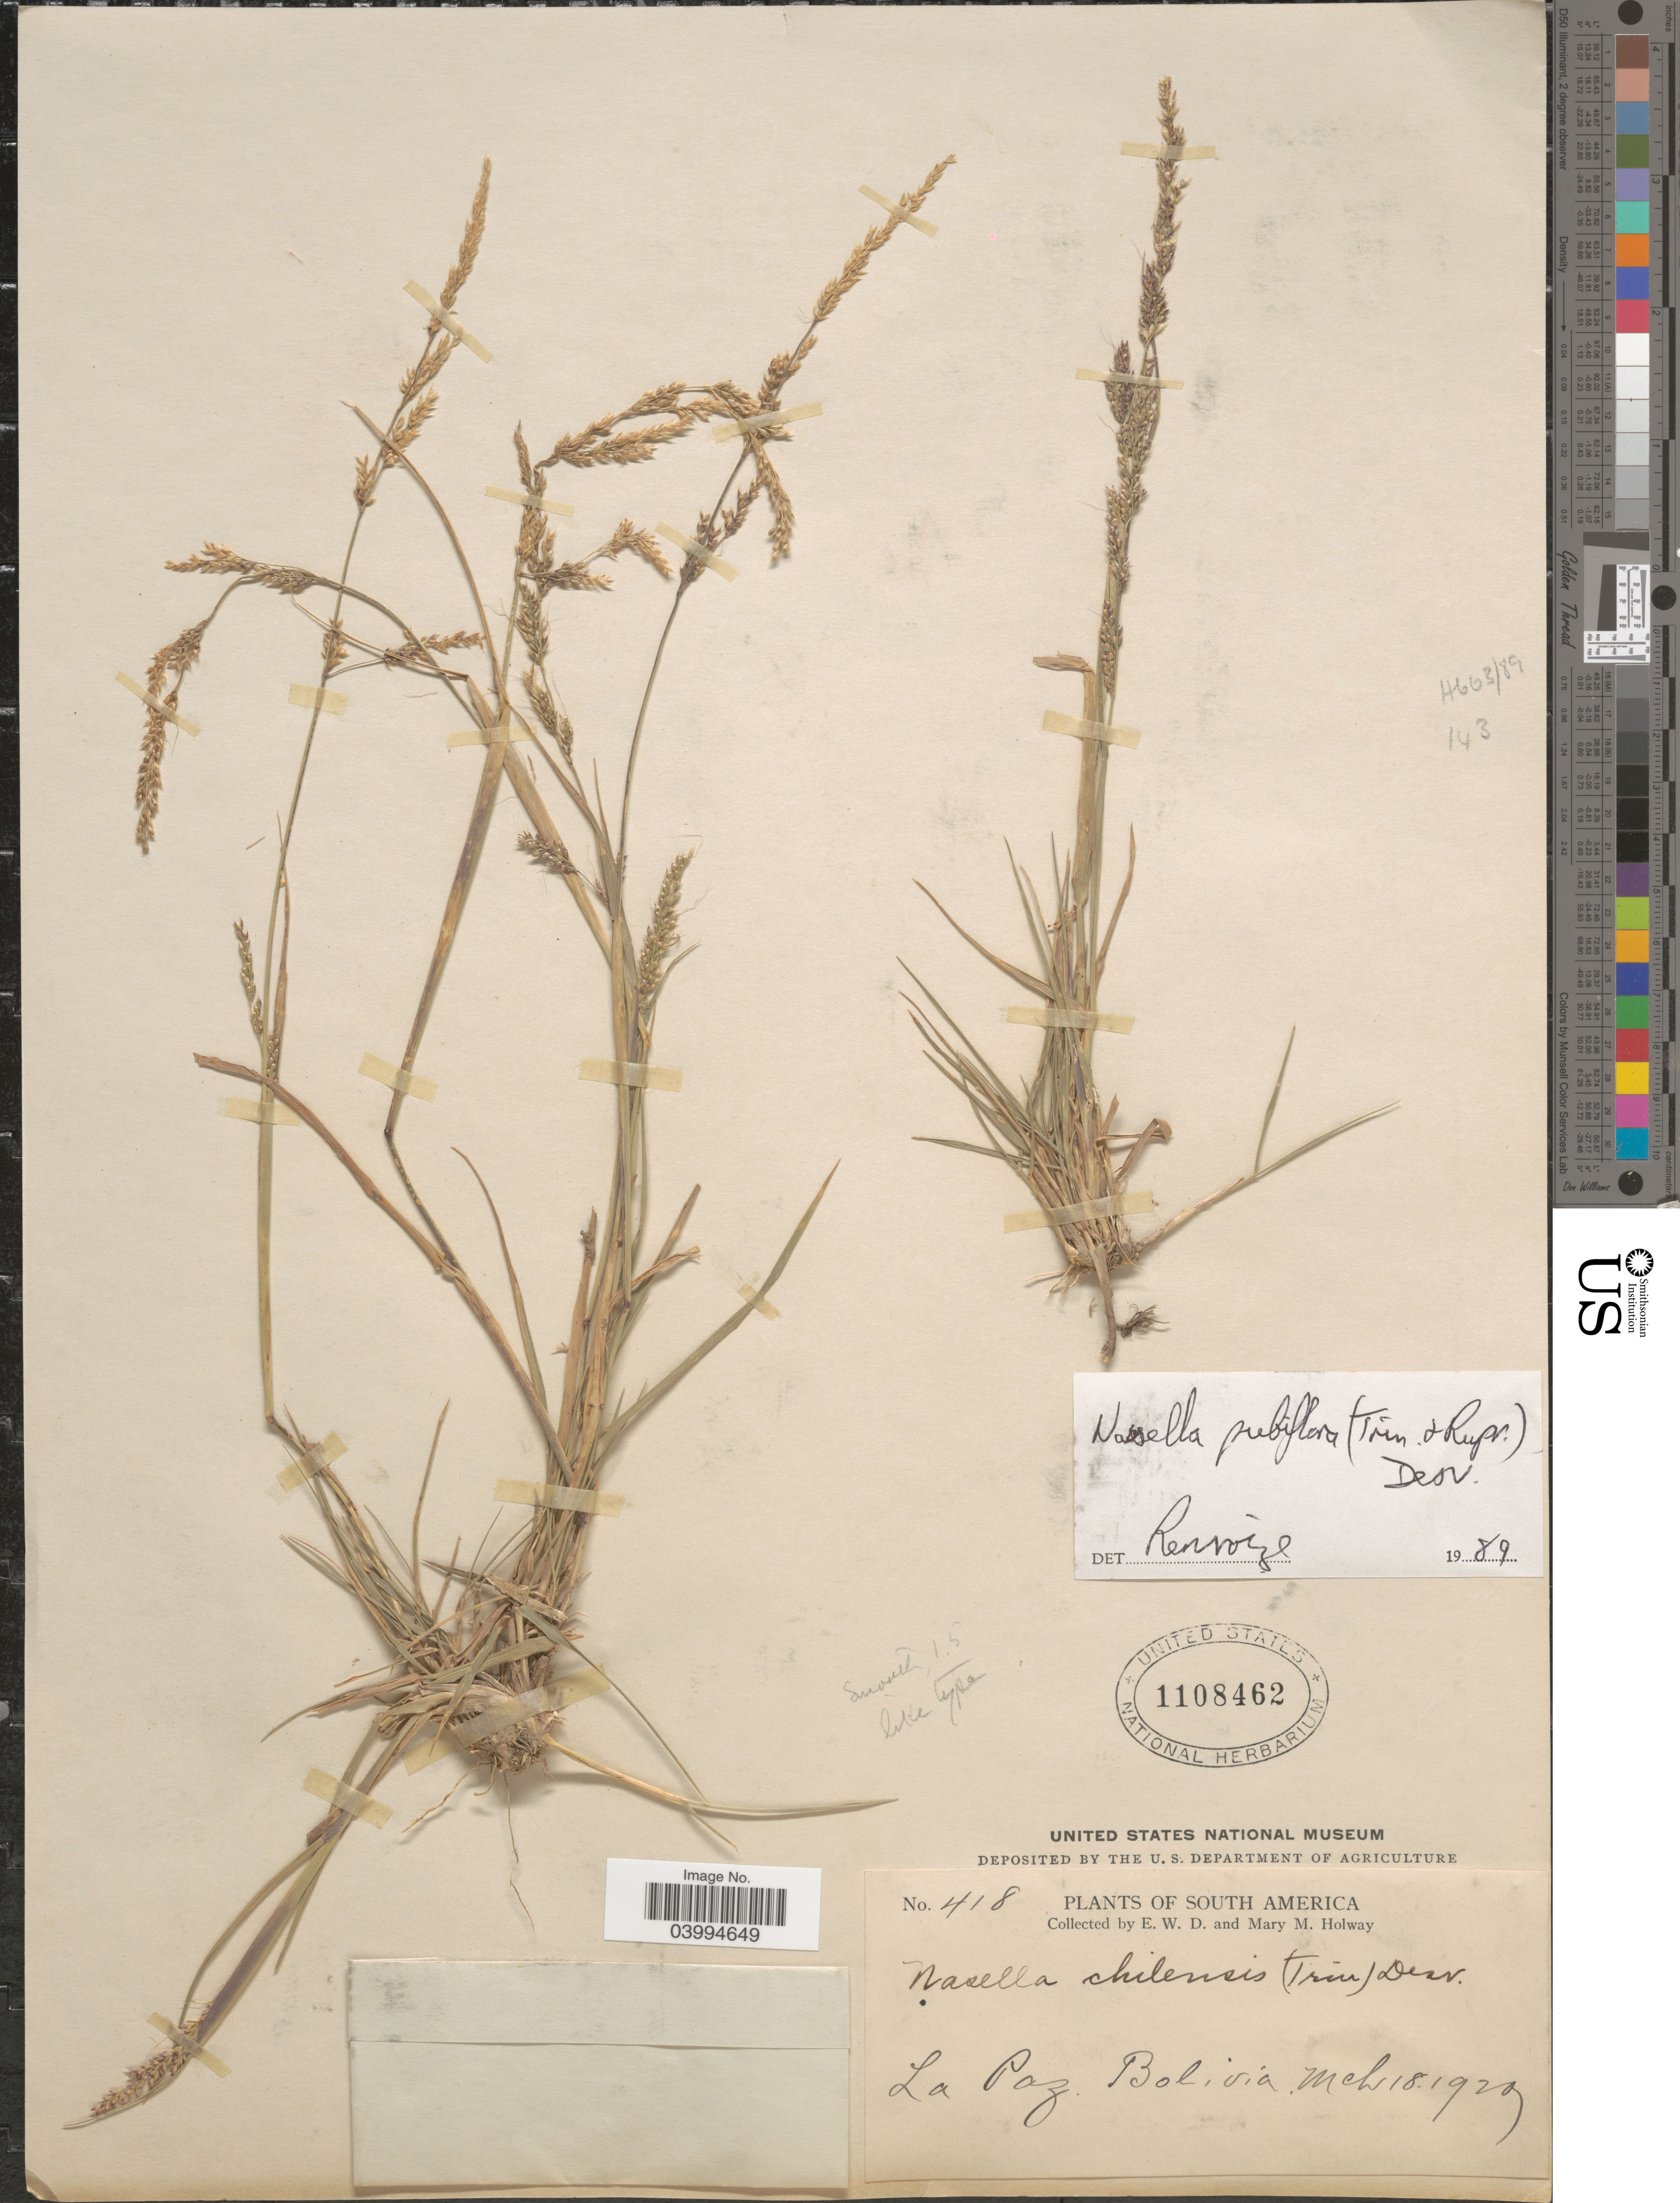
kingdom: Plantae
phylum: Tracheophyta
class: Liliopsida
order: Poales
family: Poaceae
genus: Nassella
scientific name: Nassella pubiflora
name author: (Trin. & Rupr.) É. Desv.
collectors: E. W. D. Holway & M. M. Holway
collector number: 418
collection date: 1929-03-18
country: Bolivia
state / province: La Paz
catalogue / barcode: US 1108462